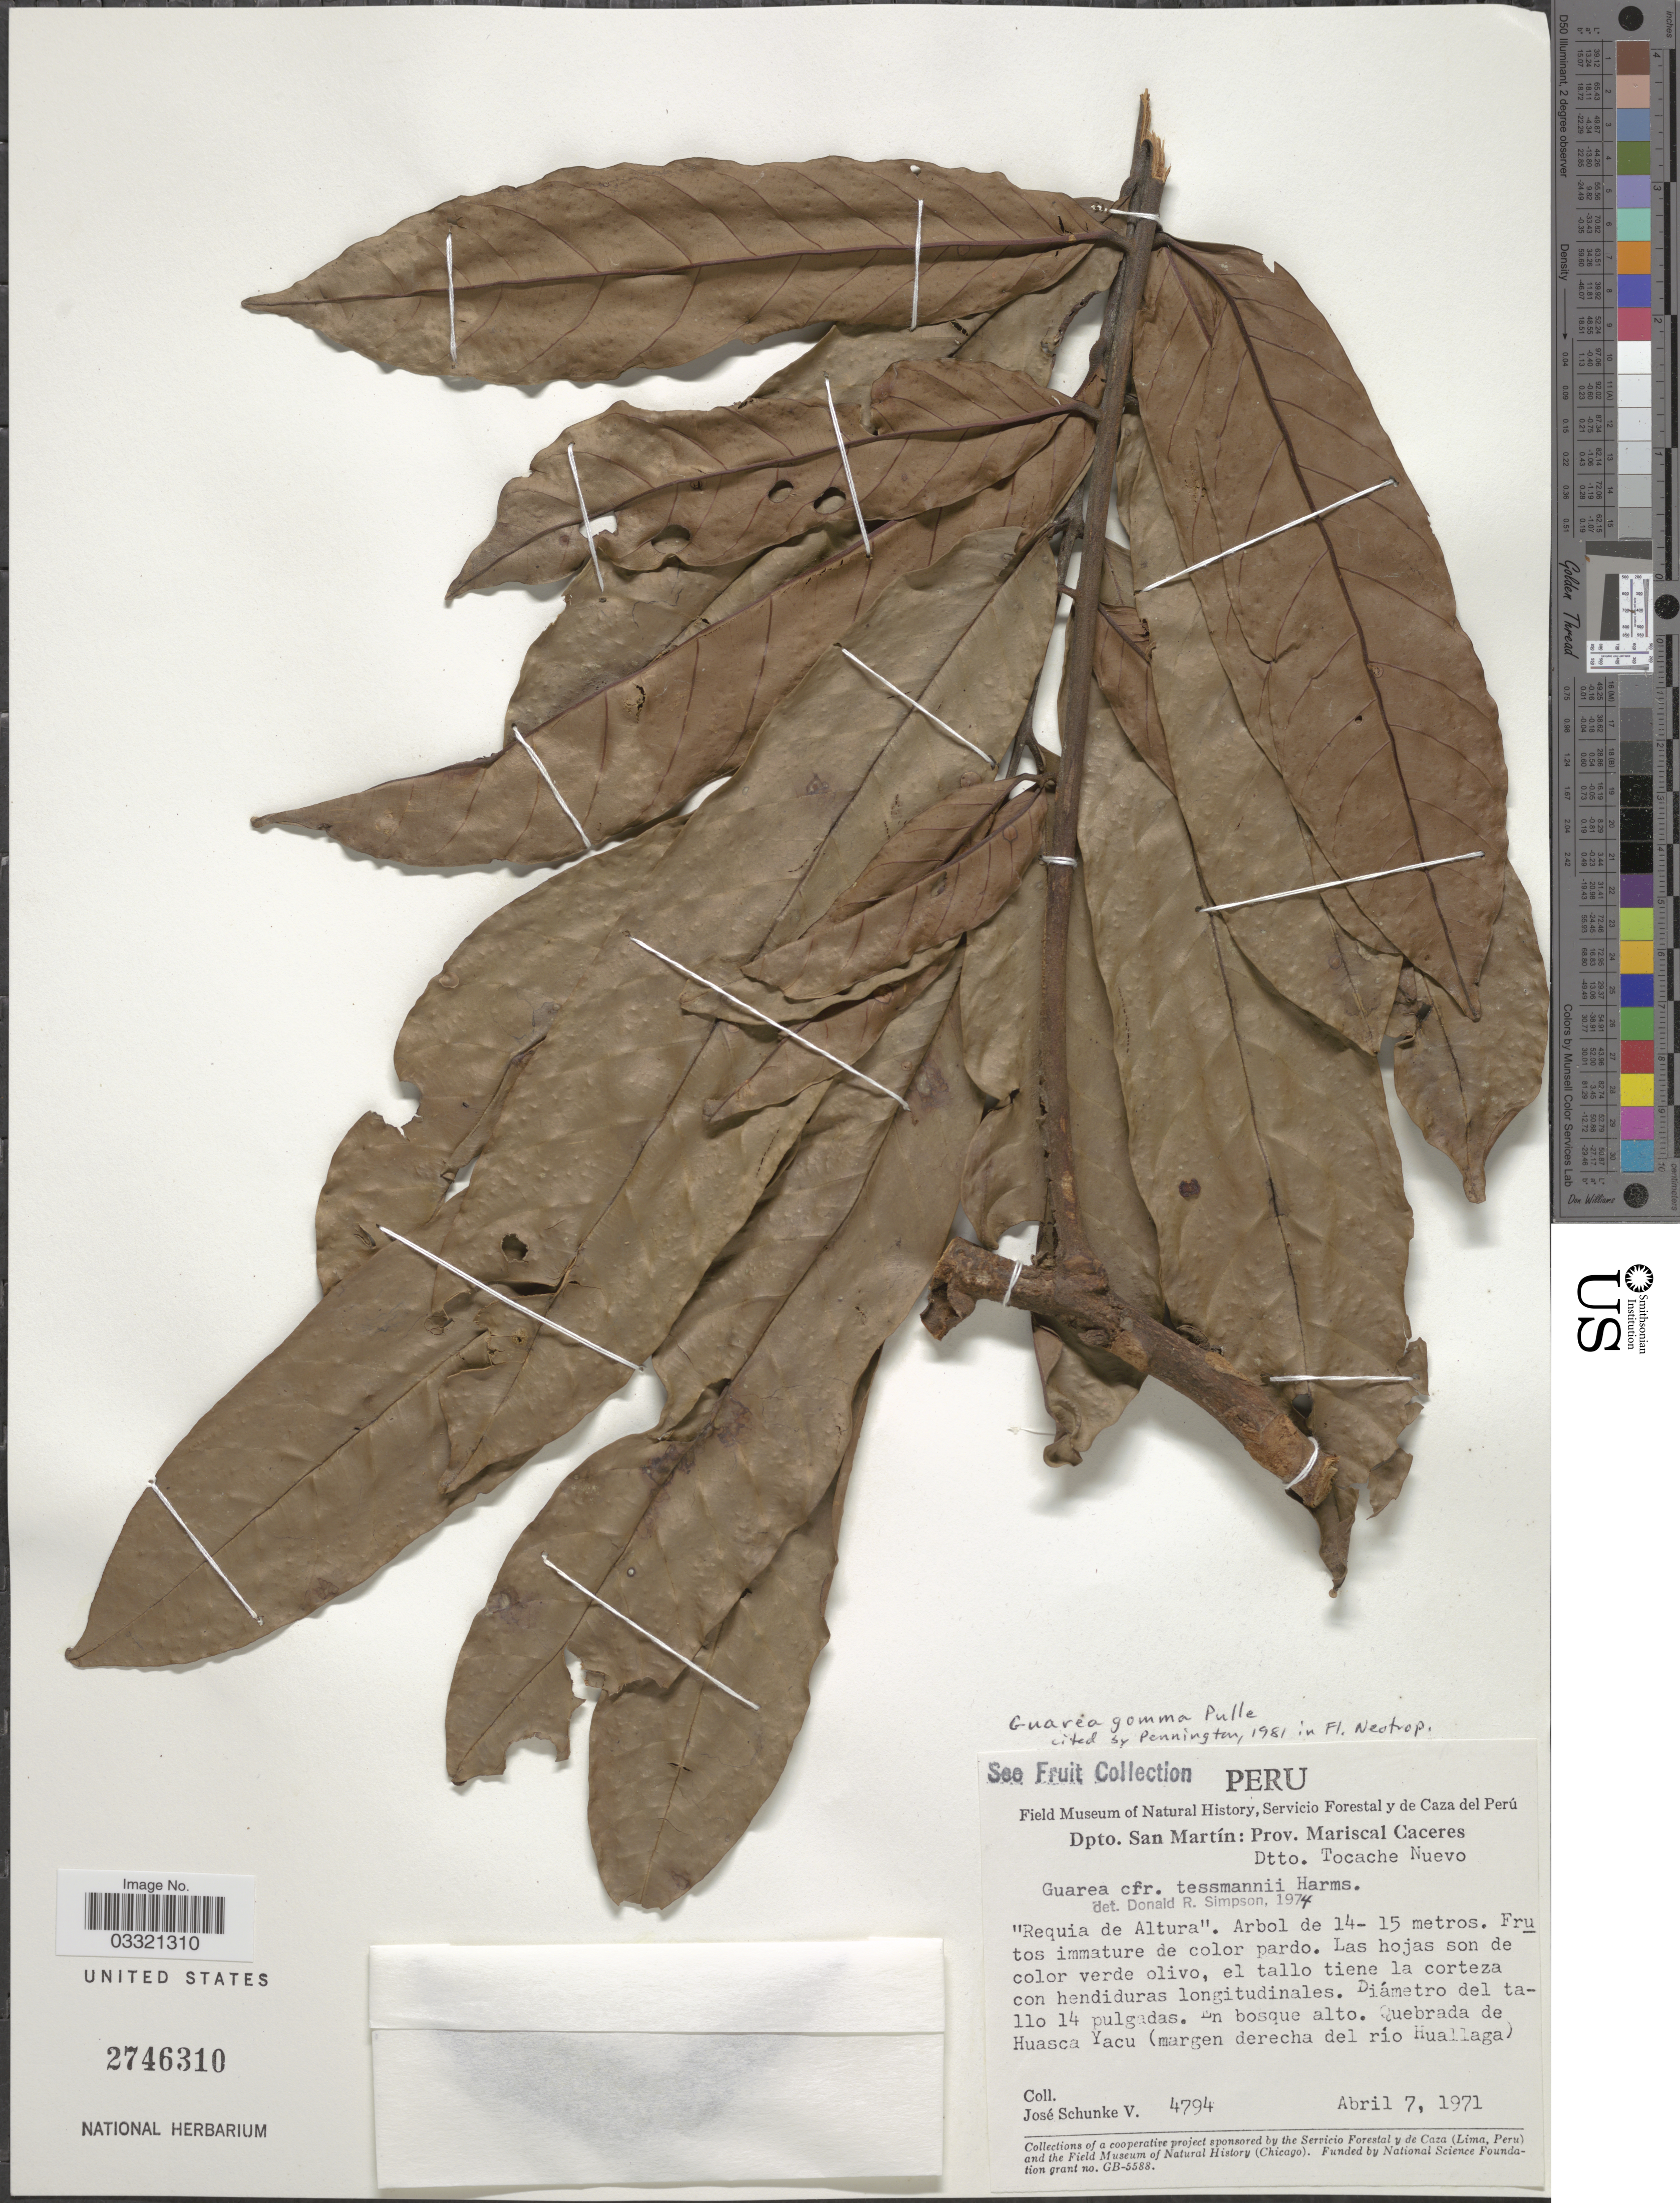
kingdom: Plantae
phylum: Tracheophyta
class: Magnoliopsida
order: Sapindales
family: Meliaceae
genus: Guarea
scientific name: Guarea gomma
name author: Pulle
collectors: J. Schunke Vigo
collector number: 4794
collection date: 1971-04-07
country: Peru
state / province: San Martín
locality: Dpto. San Martín: Prov. Mariscal Caceres. Dtto. Tocache Nuevo. Quebrada de Huasca Yacu (margen derecha del río Huallaga).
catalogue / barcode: US 2746310